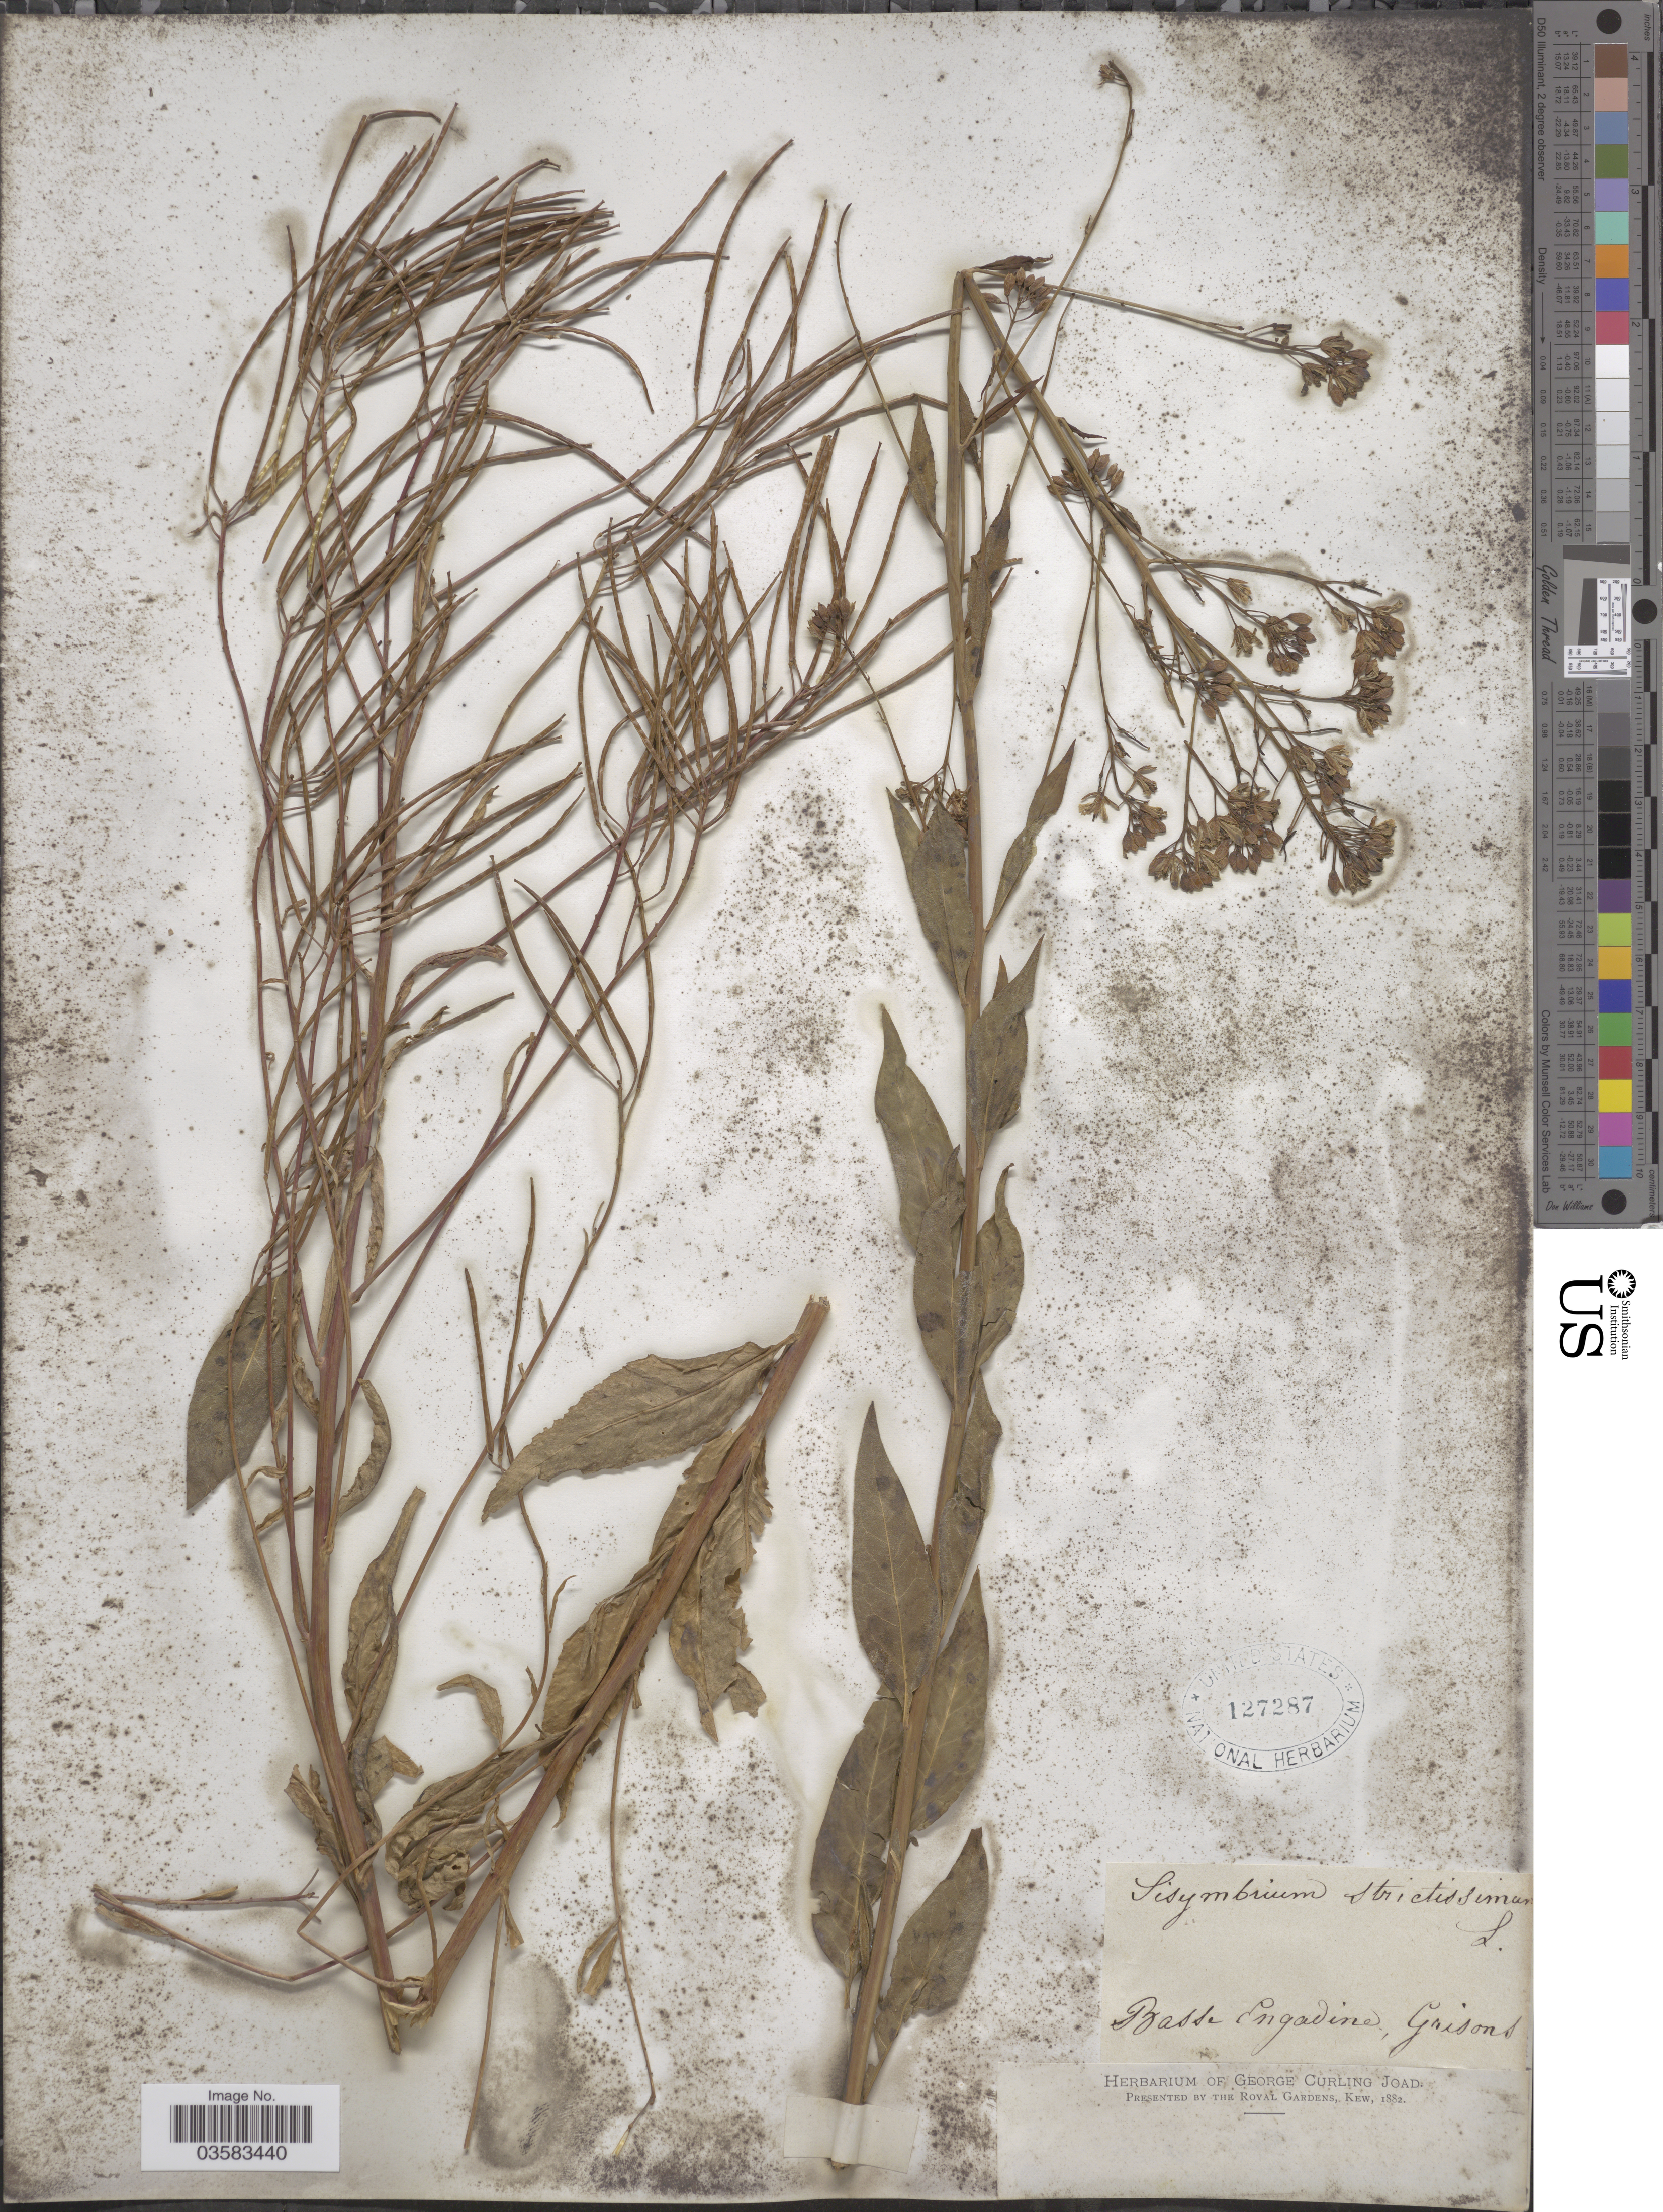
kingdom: Plantae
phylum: Tracheophyta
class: Magnoliopsida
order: Brassicales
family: Brassicaceae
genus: Sisymbrium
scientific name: Sisymbrium strictissimum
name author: L.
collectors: ex herb. George Curling Joad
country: Switzerland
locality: Basse Engadine, Grisons.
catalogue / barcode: US 127287